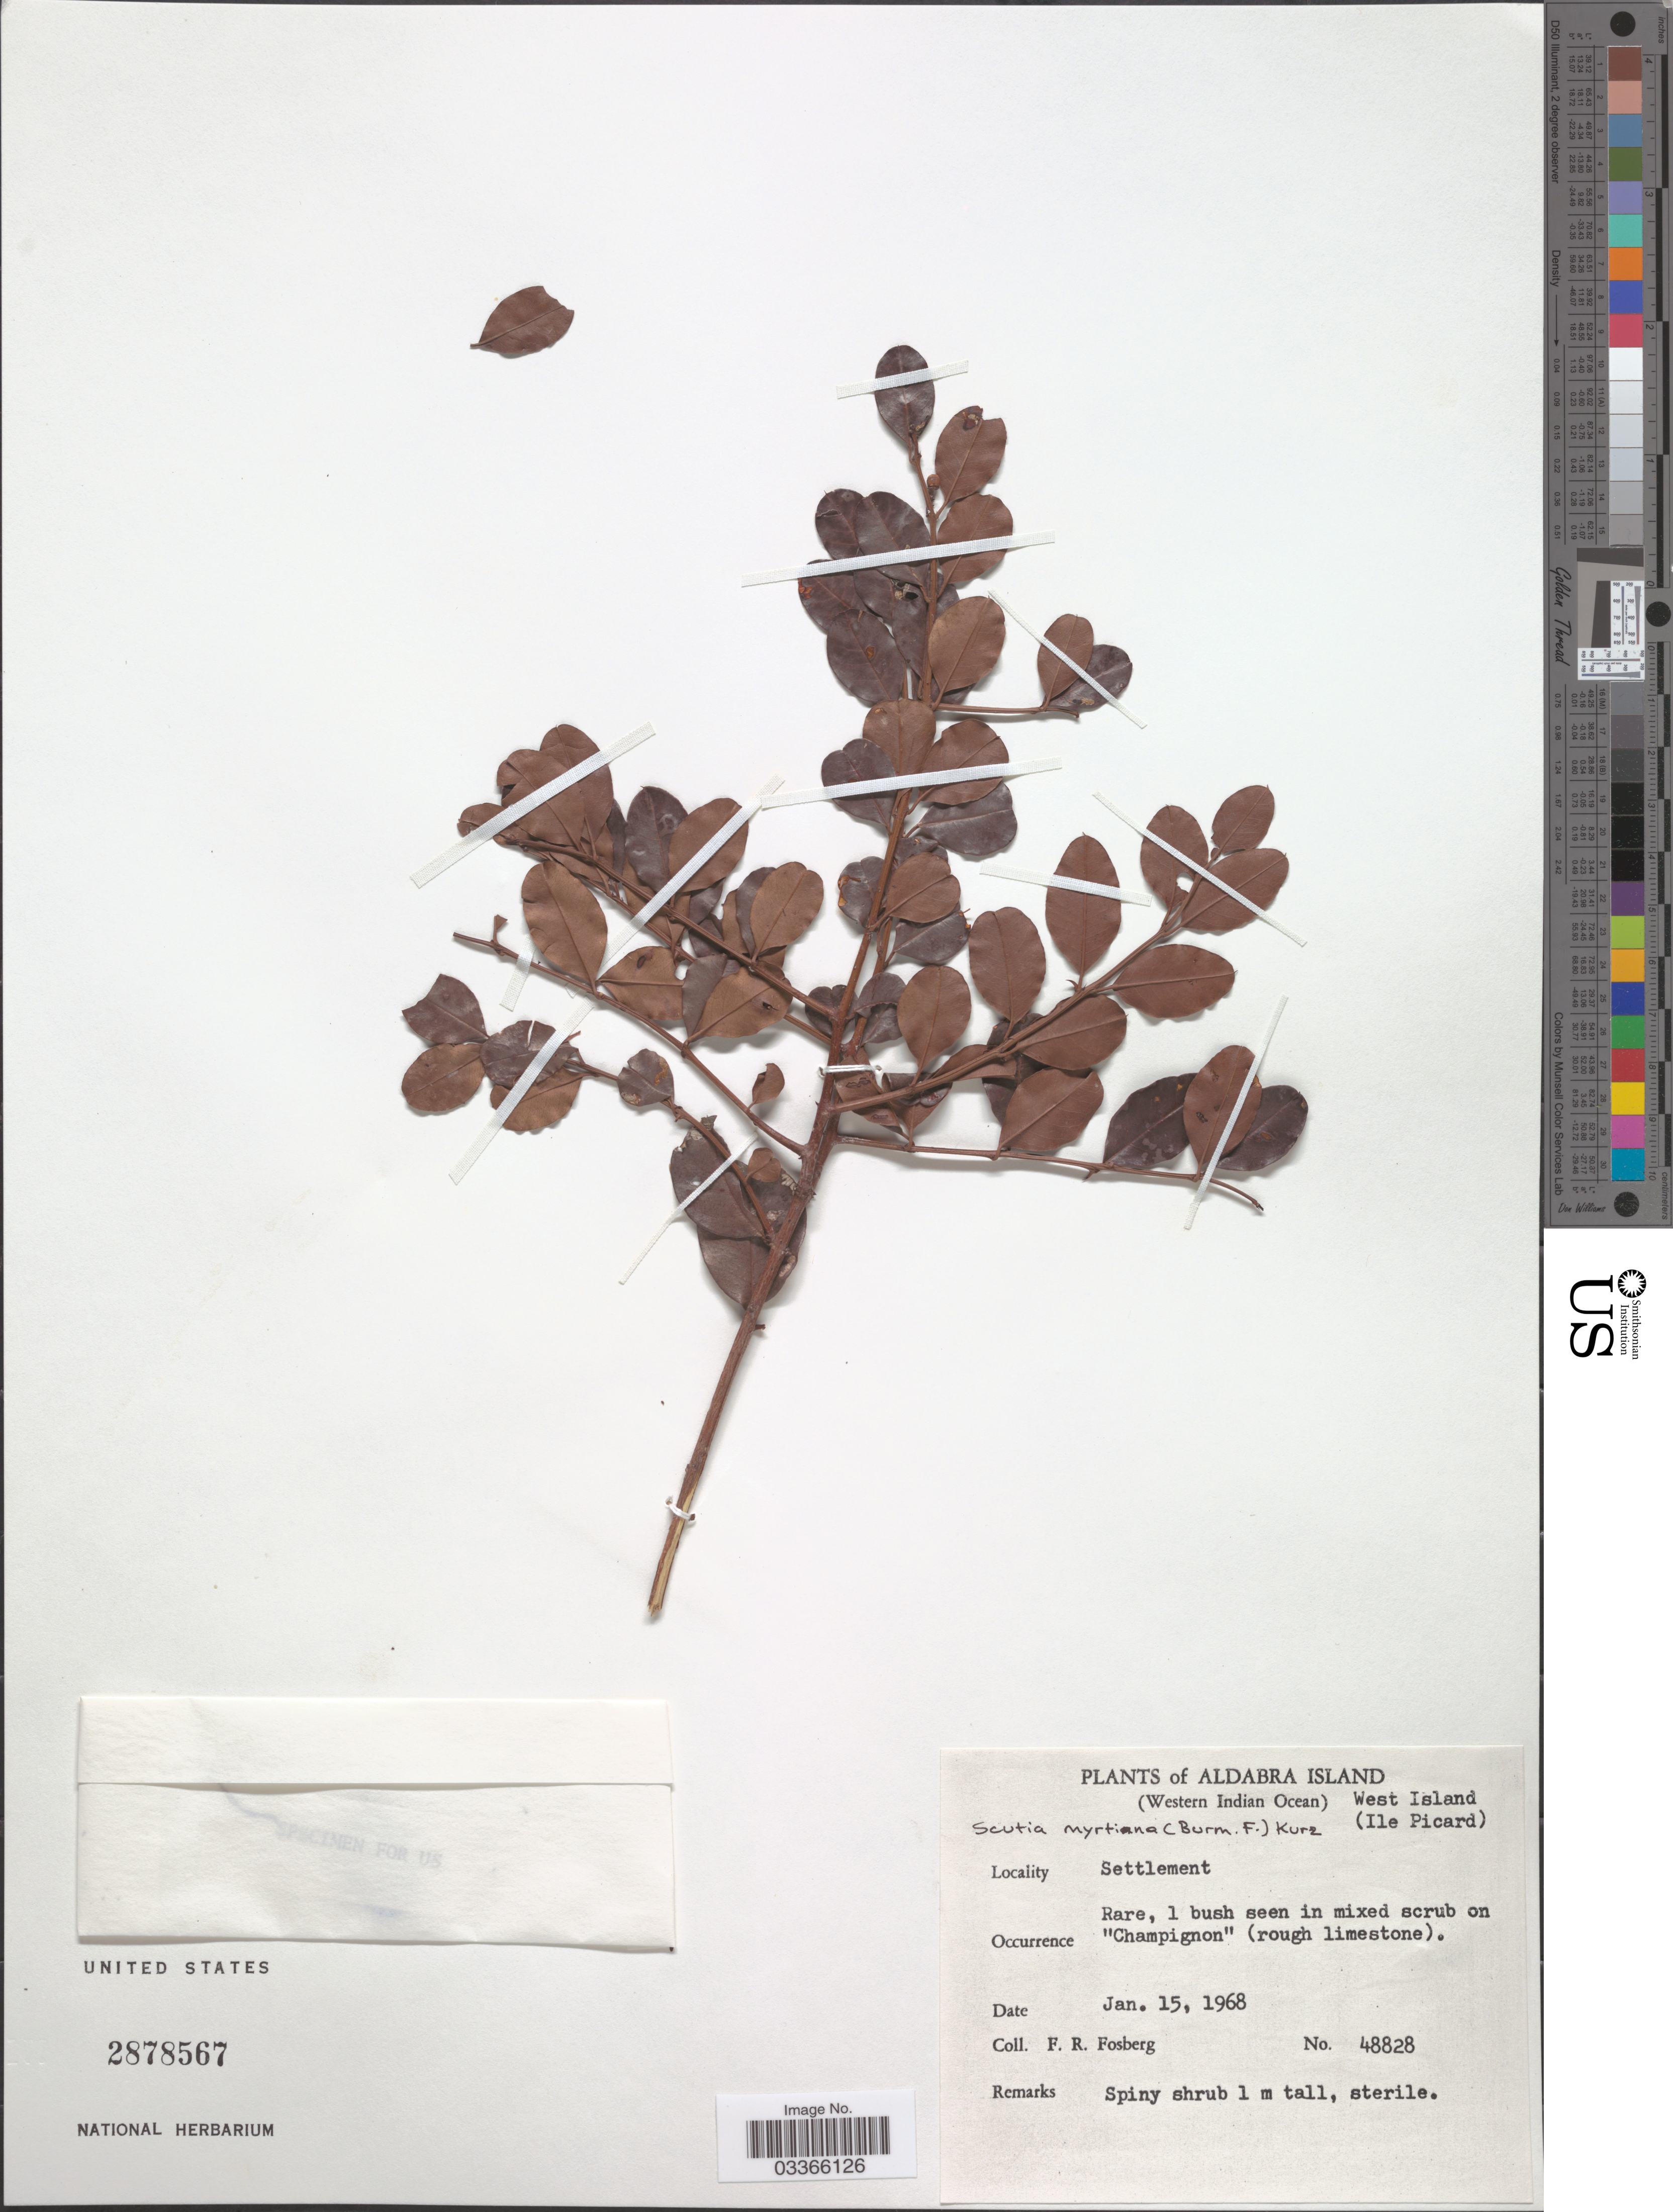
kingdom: Plantae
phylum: Tracheophyta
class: Magnoliopsida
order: Rosales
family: Rhamnaceae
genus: Scutia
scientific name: Scutia myrtina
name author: (Burm. f.) Kurz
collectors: F. R. Fosberg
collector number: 48828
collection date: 1968-01-15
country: Seychelles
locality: Aldabra Island (Western Indian Ocean) West Island (Ile Picard), Settlement.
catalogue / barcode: US 2878567